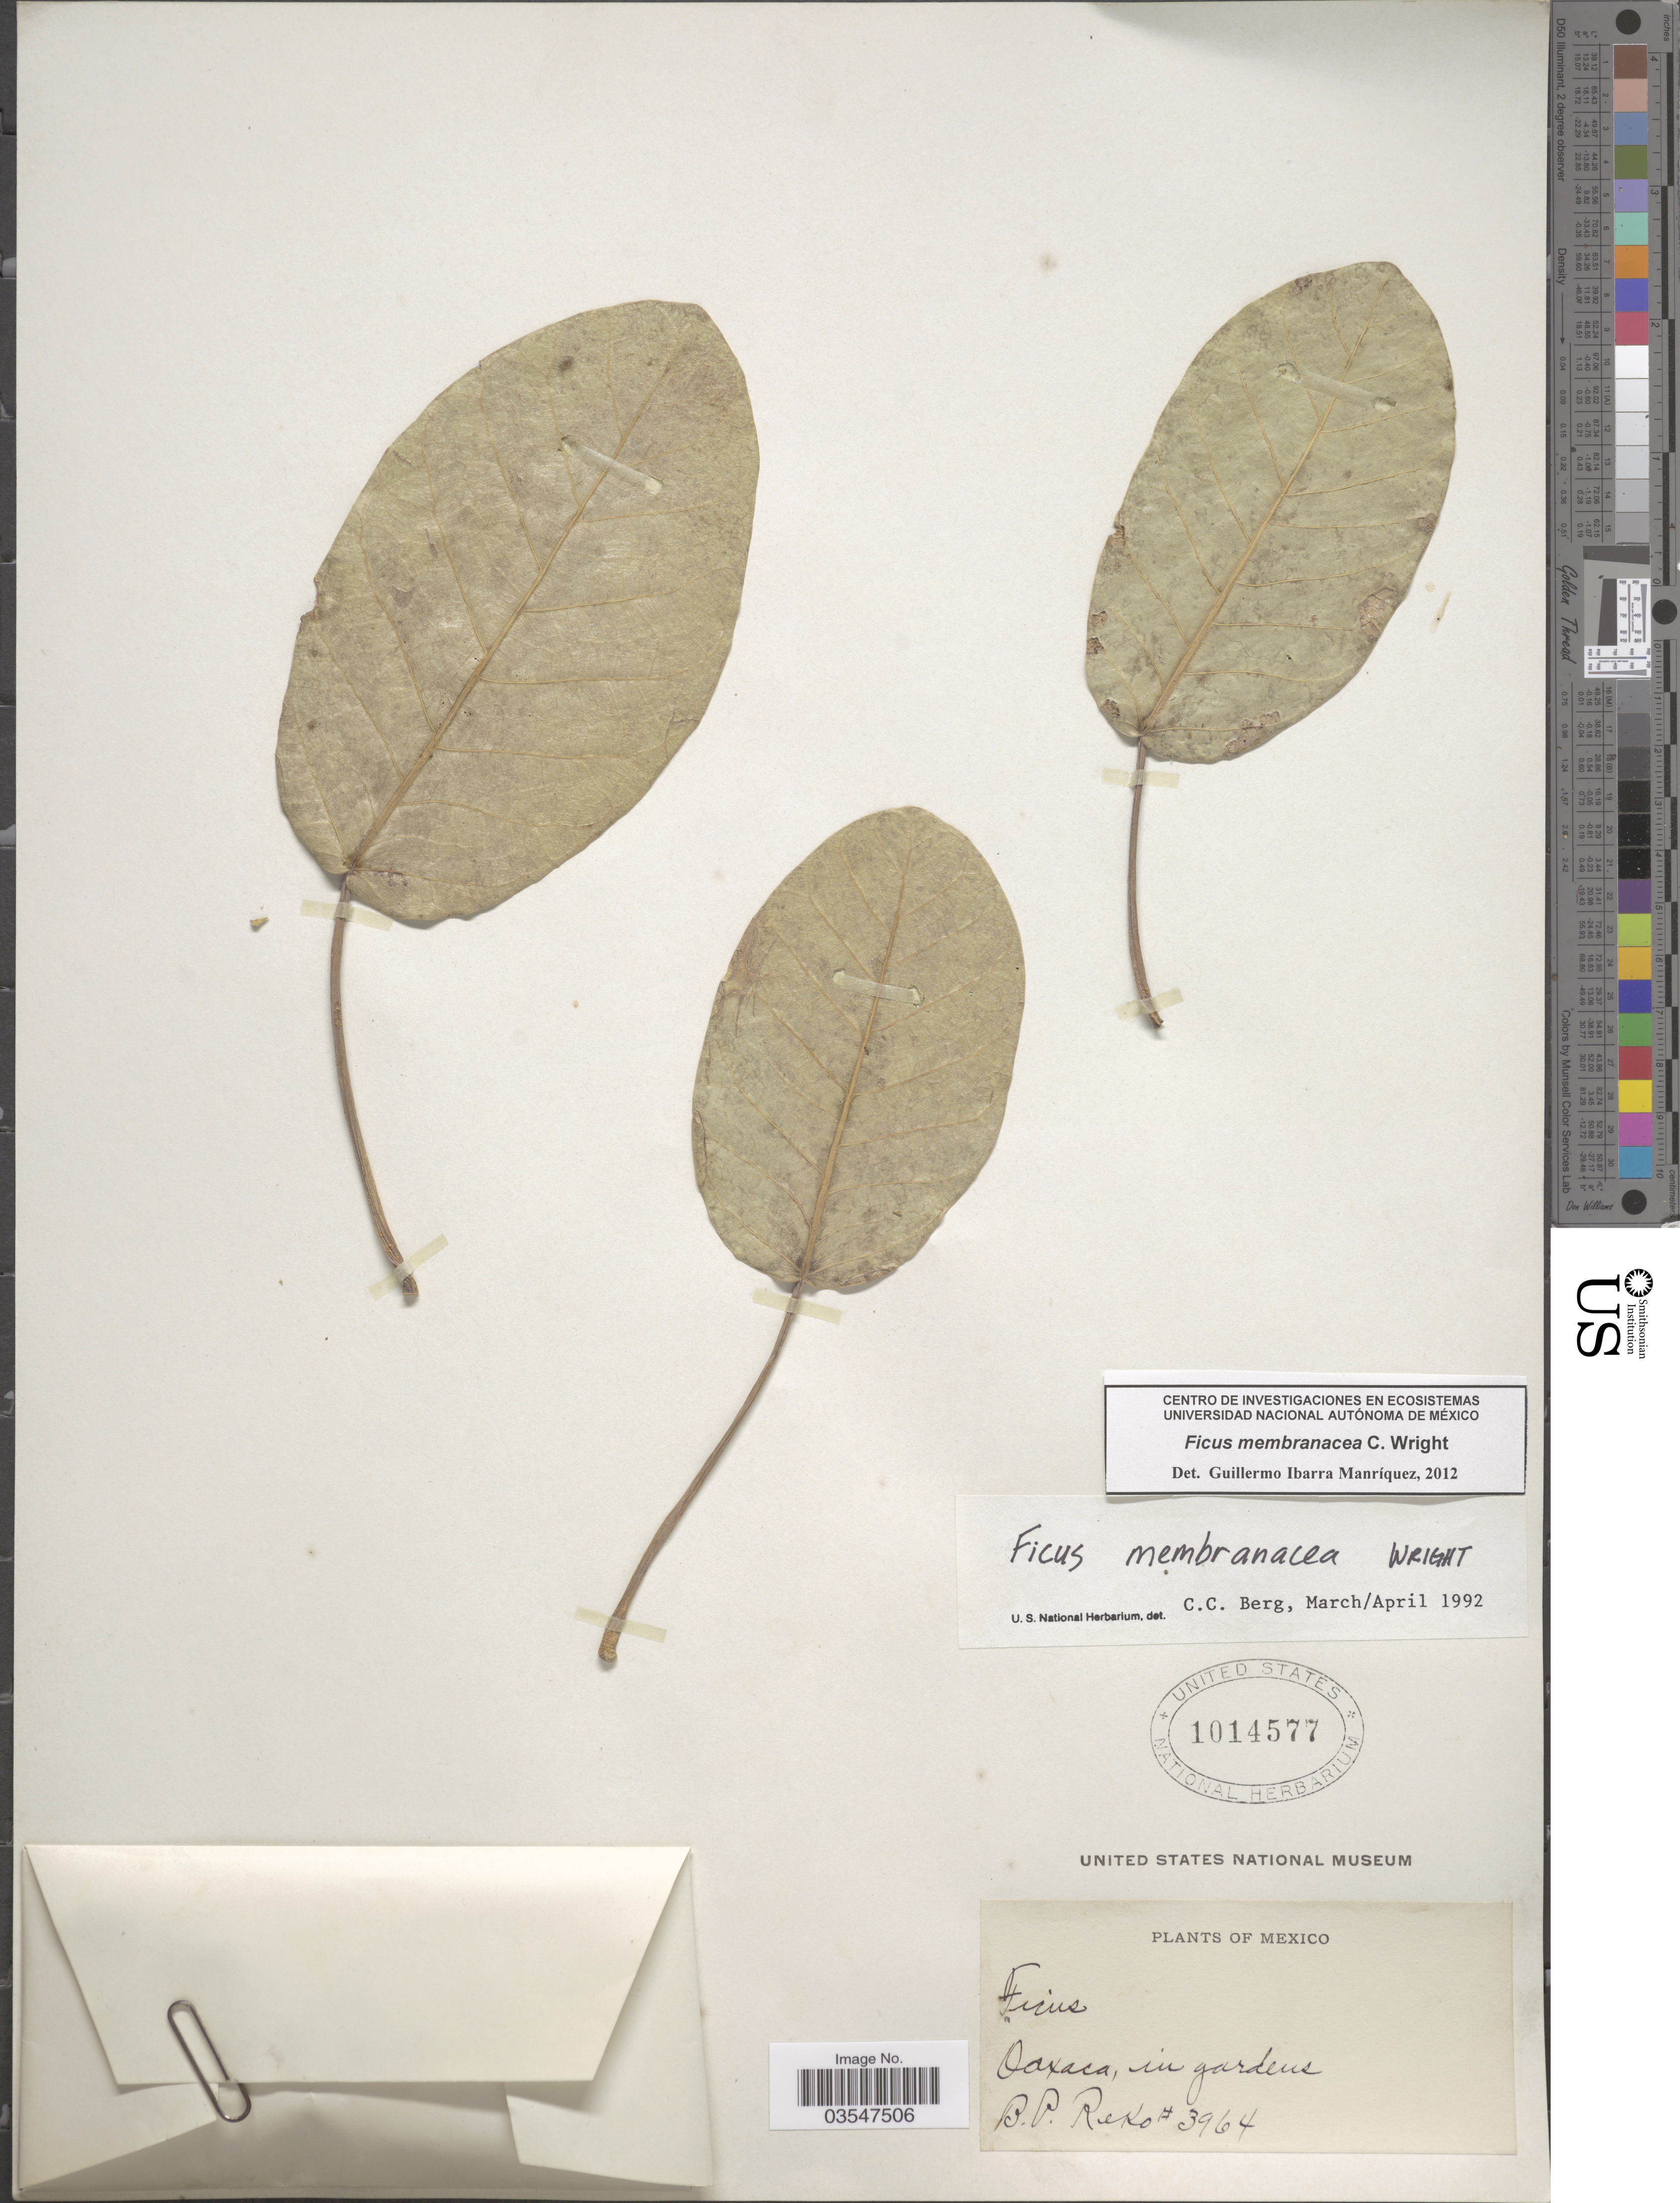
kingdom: Plantae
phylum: Tracheophyta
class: Magnoliopsida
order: Rosales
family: Moraceae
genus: Ficus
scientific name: Ficus membranacea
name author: C. Wright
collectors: B. P. Reko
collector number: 3964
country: Mexico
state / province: Oaxaca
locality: In gardens.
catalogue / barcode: US 1014577